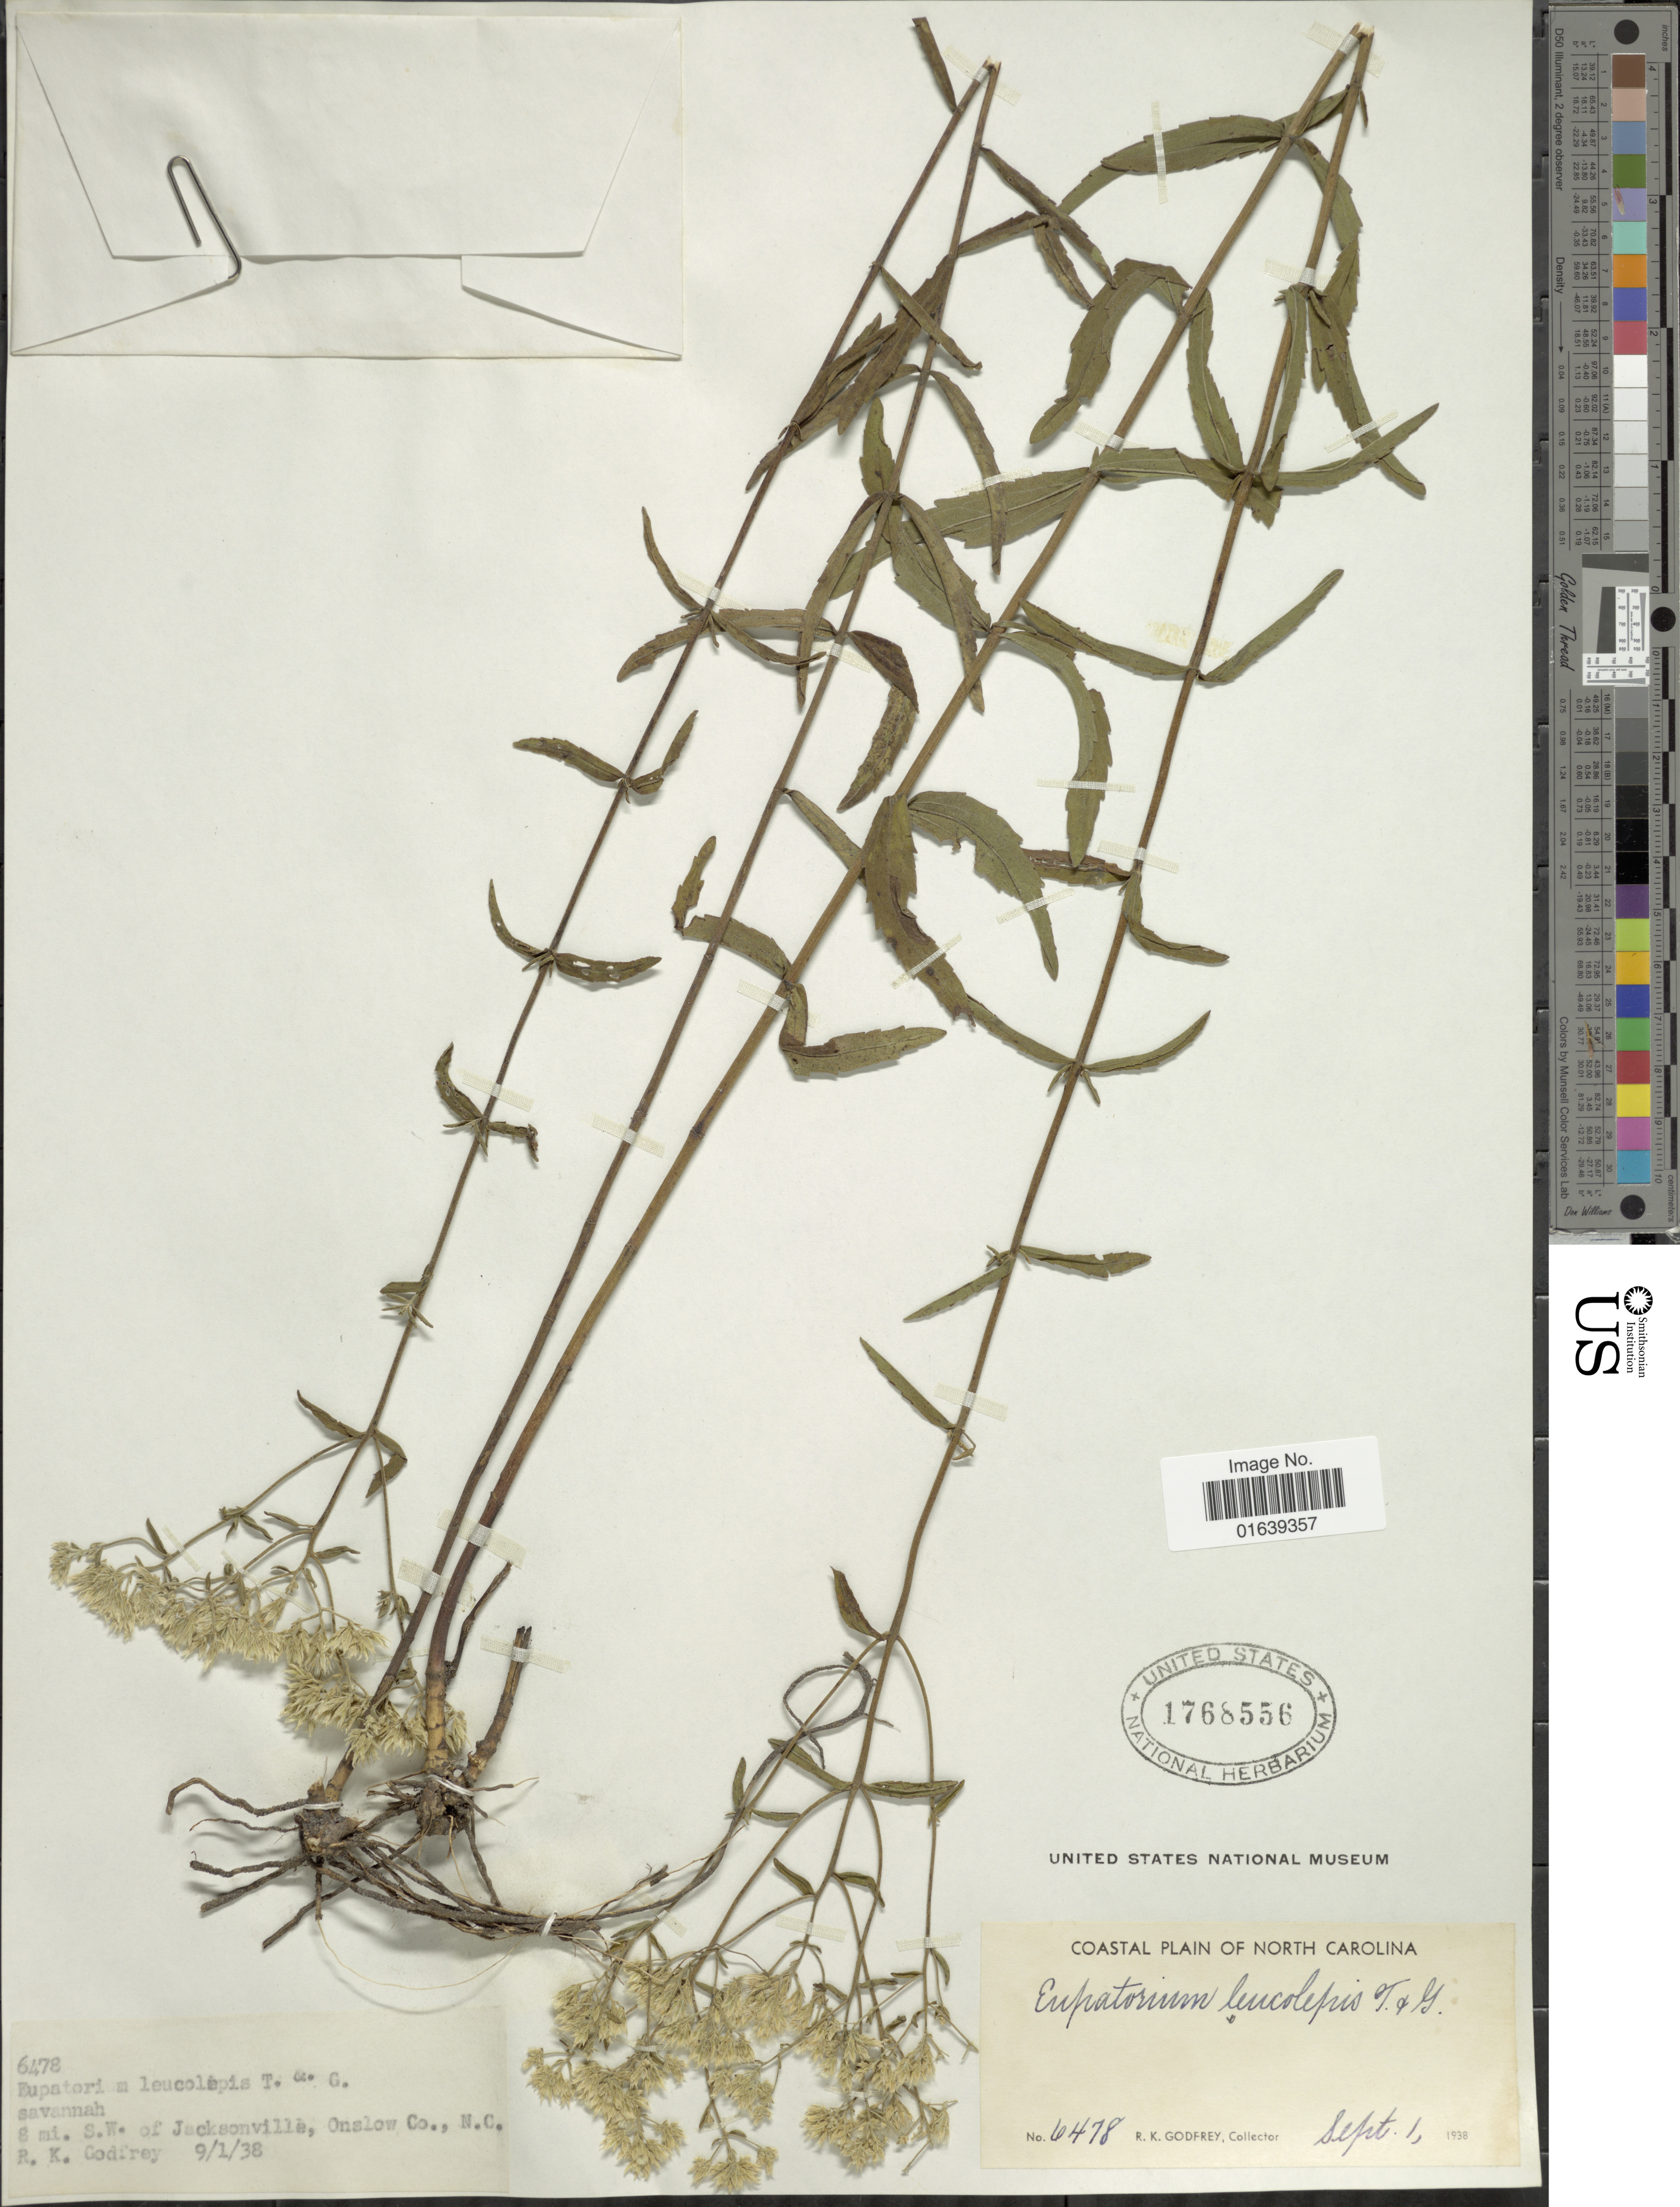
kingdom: Plantae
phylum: Tracheophyta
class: Magnoliopsida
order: Asterales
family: Asteraceae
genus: Eupatorium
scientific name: Eupatorium leucolepis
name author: (DC.) Torr. & A. Gray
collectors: R. K. Godfrey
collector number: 6478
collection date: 1938-09-01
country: United States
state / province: North Carolina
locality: North Carolina. 8 mi. S. W. of Jacksonville, Onslow Co.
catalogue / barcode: US 1768556